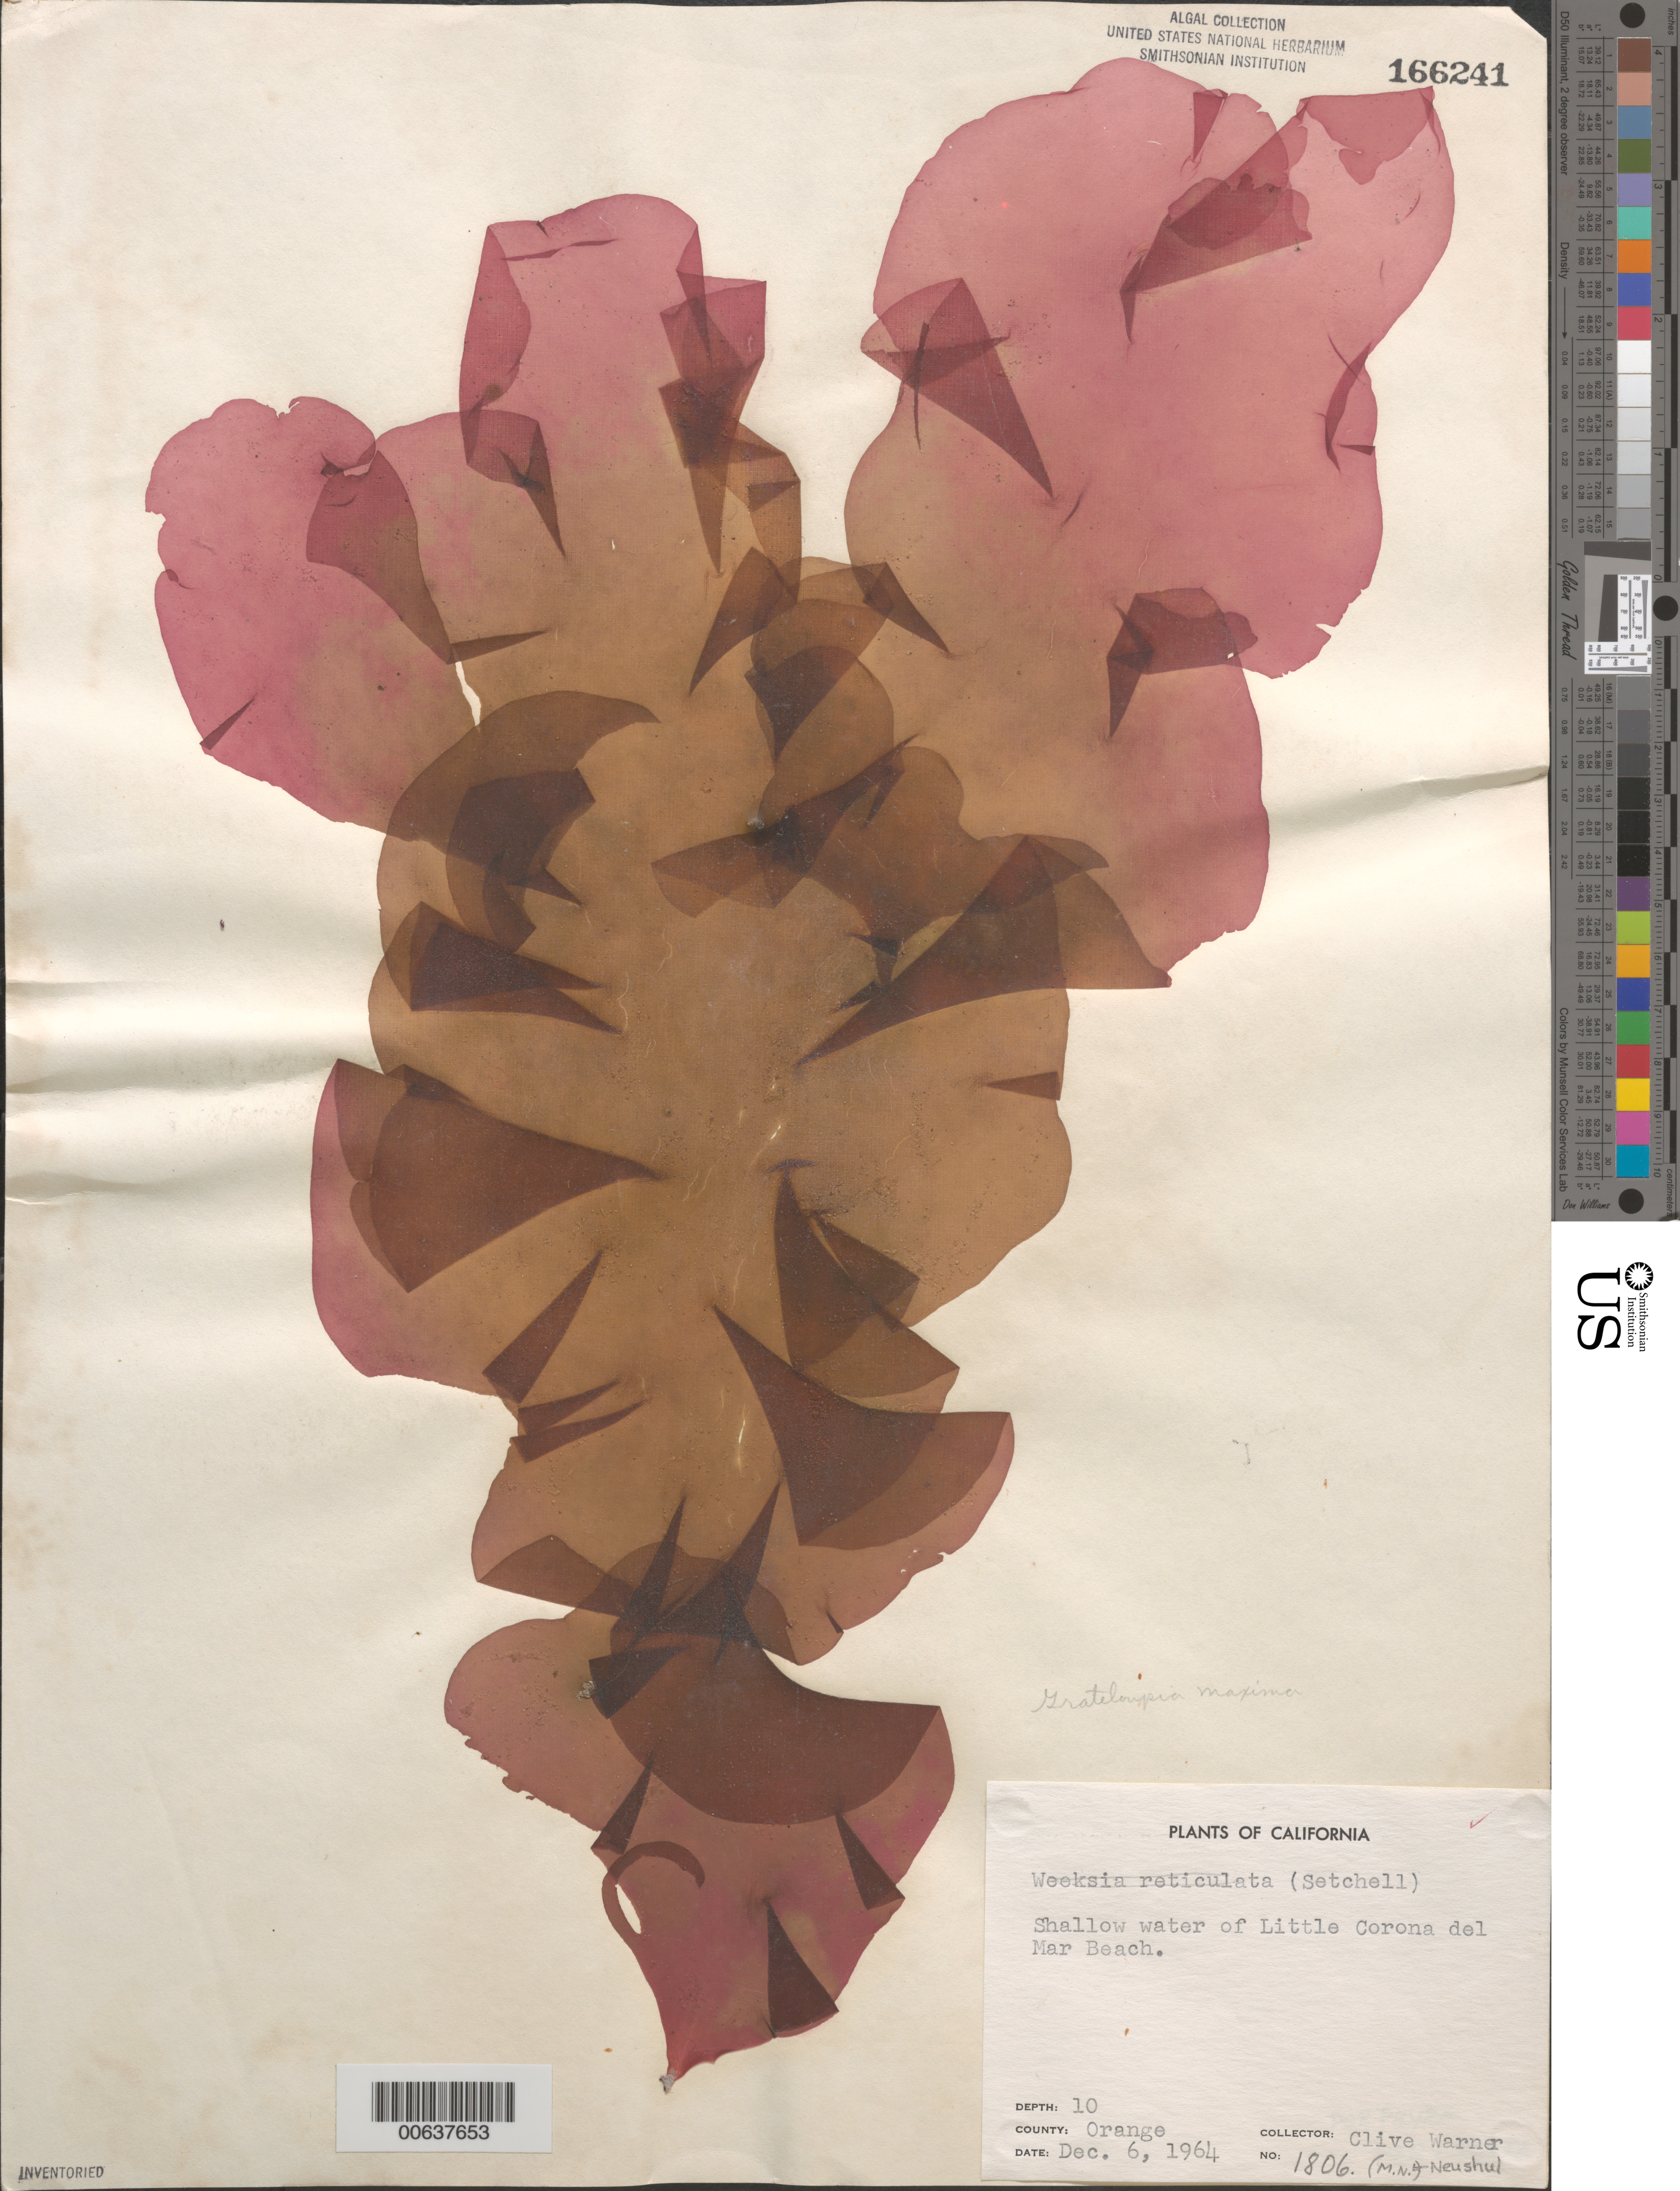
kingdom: Plantae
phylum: Rhodophyta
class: Florideophyceae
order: Halymeniales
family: Halymeniaceae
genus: Grateloupia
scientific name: Grateloupia doryphora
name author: (Mont.) Howe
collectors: C. Warner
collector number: Neushul 1806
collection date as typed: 06 Dec 1964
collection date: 1964-12-06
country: United States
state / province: California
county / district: Orange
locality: Little Corona del Mar Beach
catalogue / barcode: US 166241